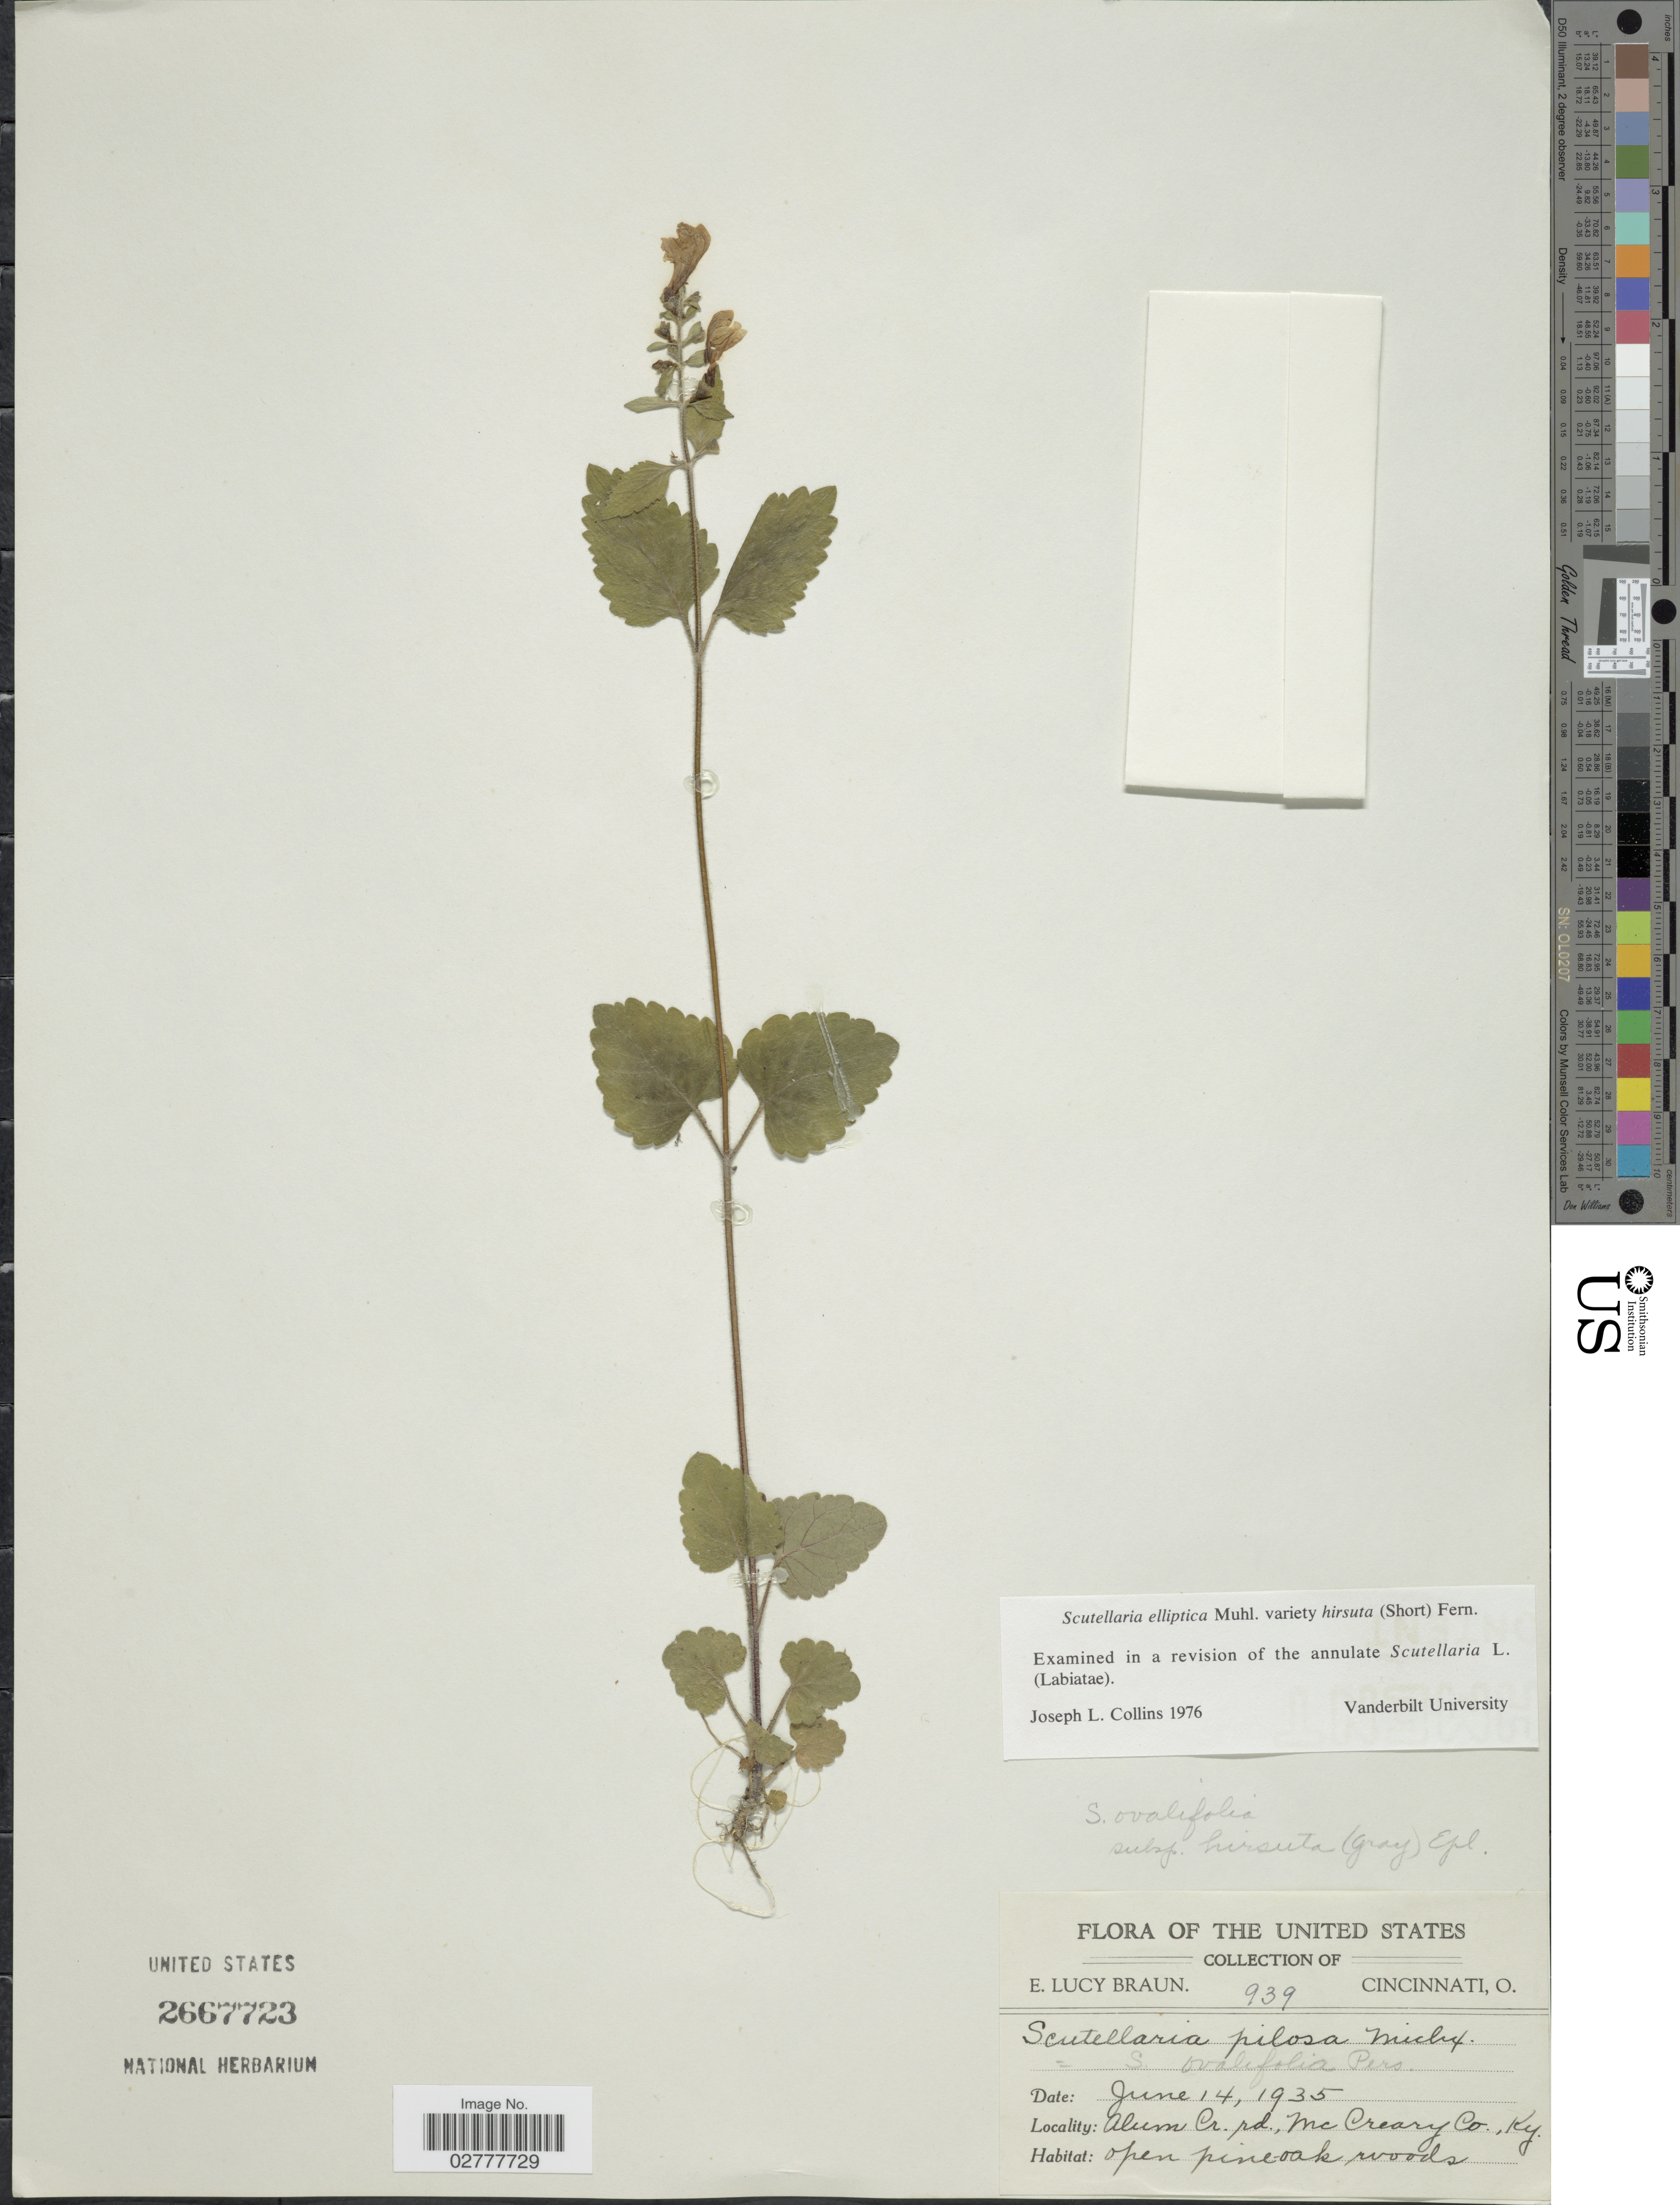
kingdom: Plantae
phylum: Tracheophyta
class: Magnoliopsida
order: Lamiales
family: Lamiaceae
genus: Scutellaria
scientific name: Scutellaria elliptica var. hirsuta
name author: (A. Gray) Fernald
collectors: E. L. Braun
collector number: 939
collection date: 1935-06-14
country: United States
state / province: Kentucky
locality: Alum Cr. rd., Mc Creary Co.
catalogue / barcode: US 2667723